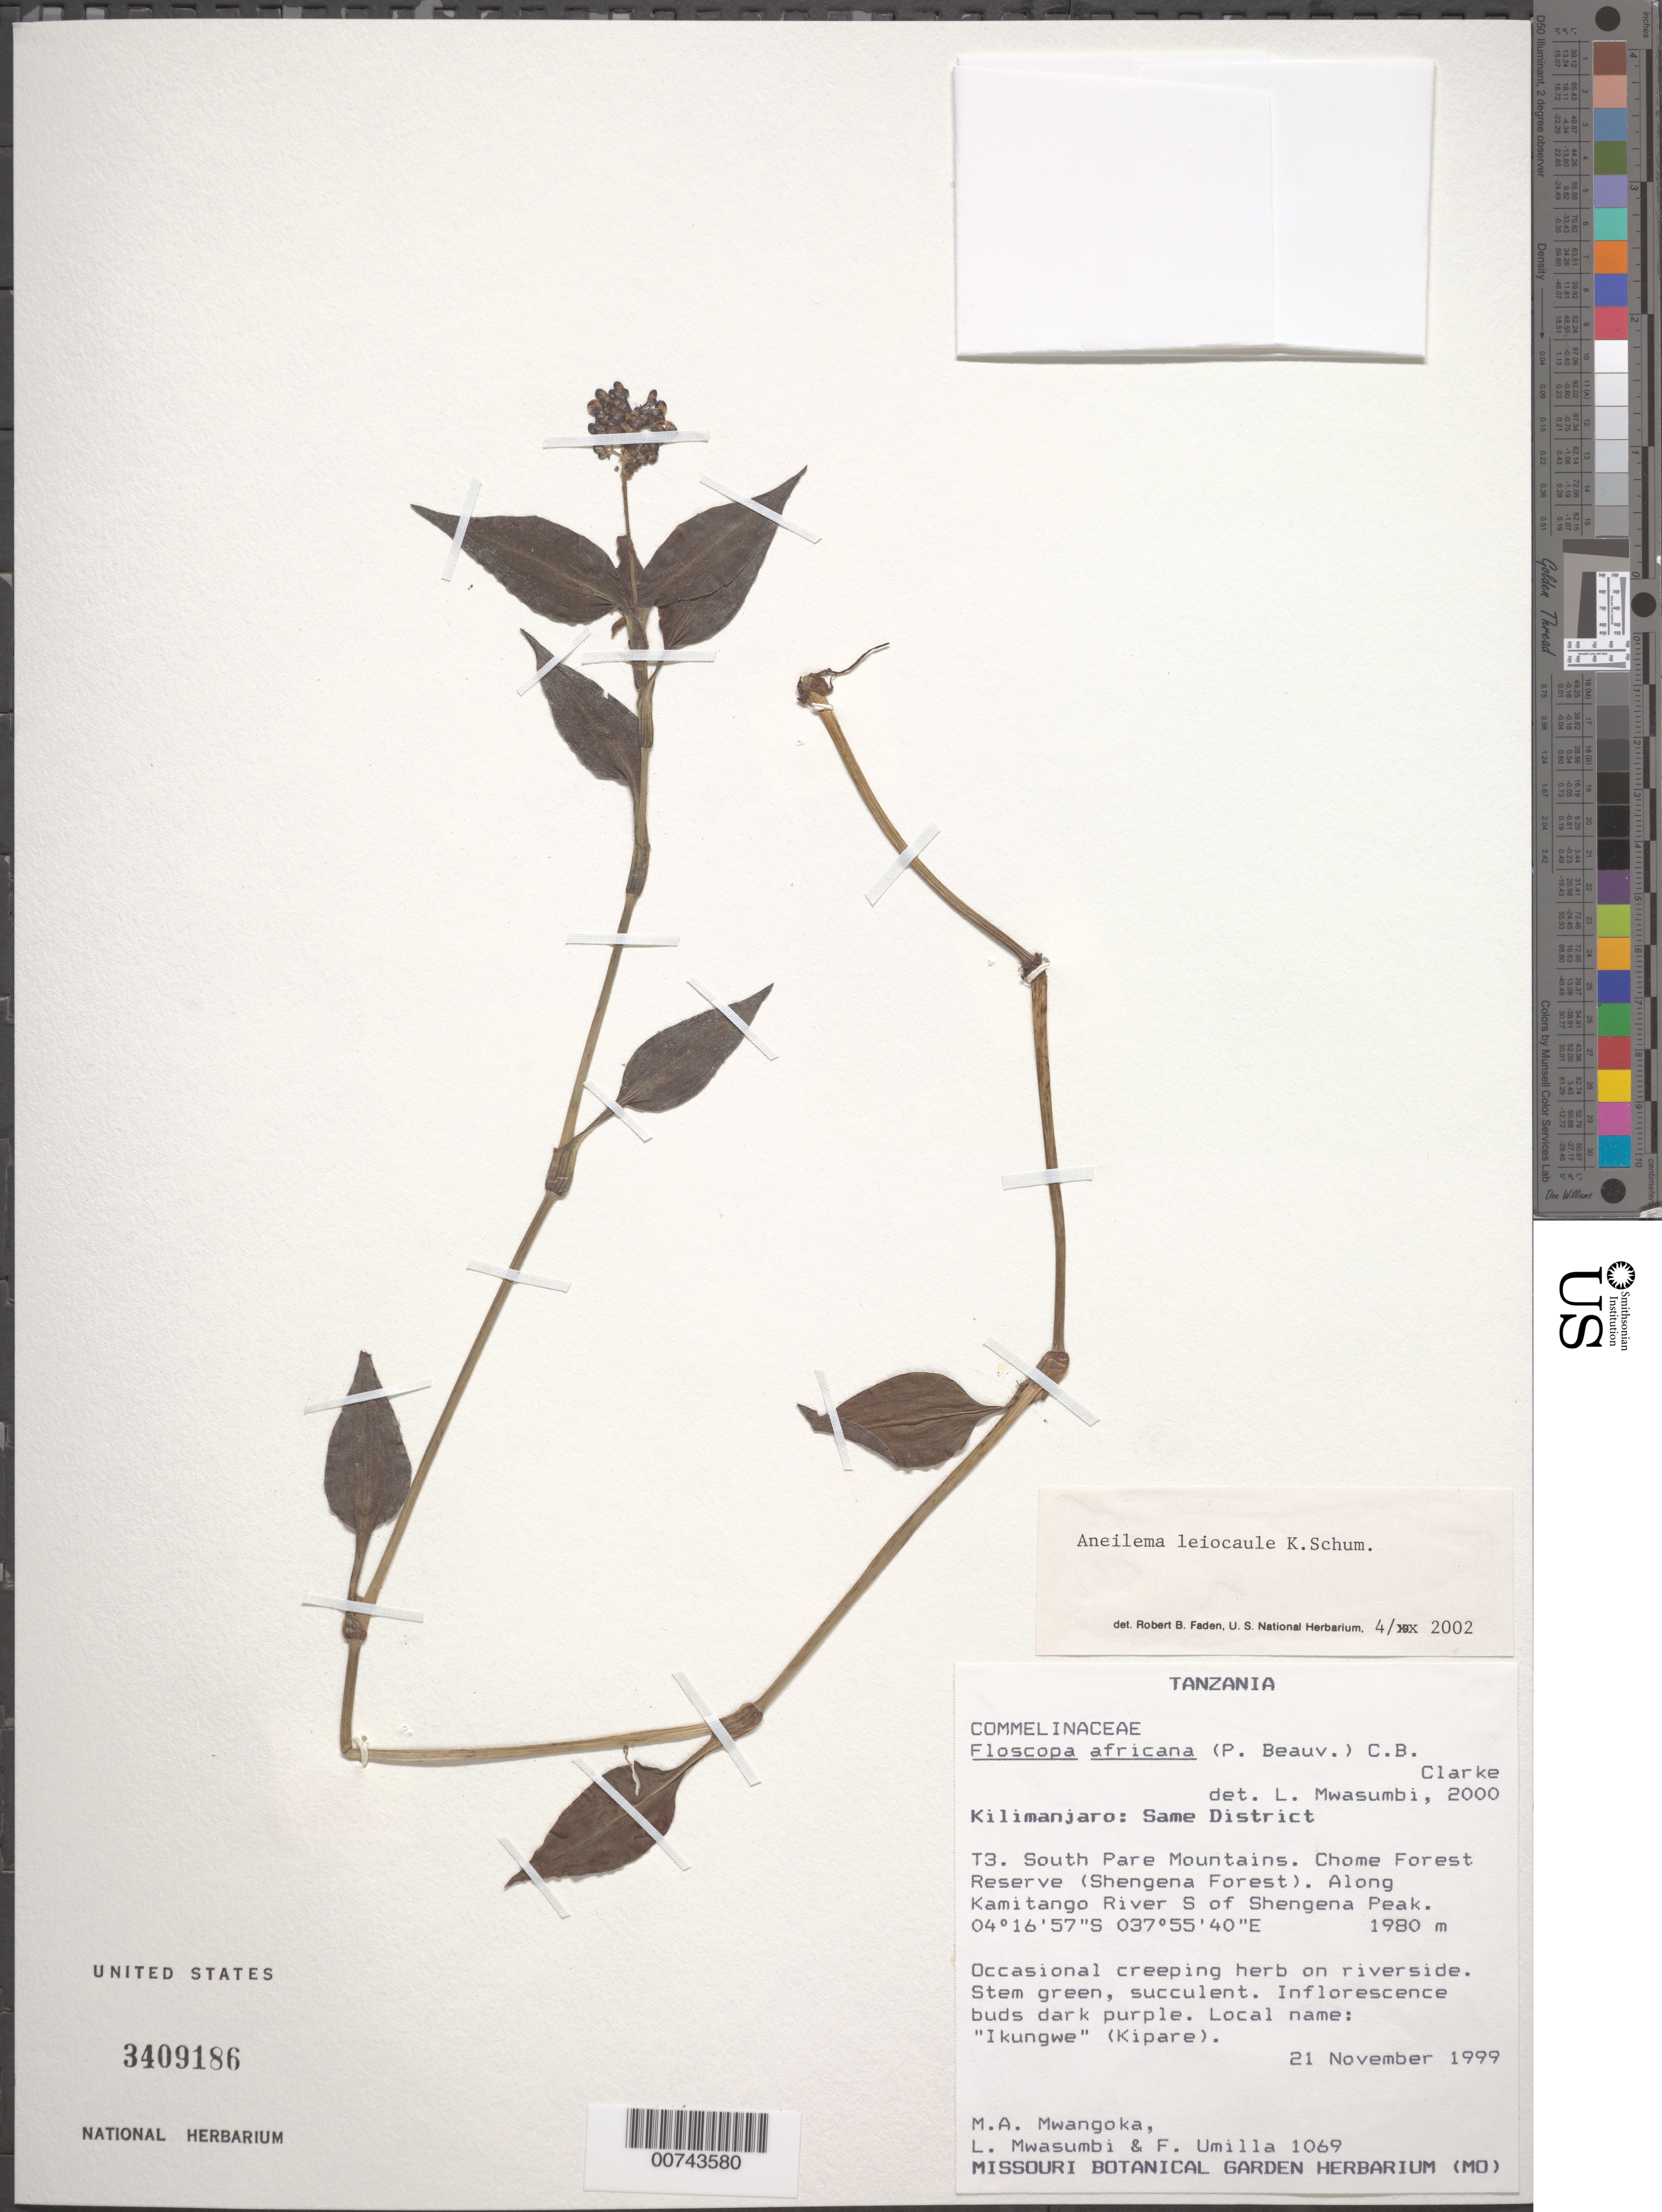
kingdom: Plantae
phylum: Tracheophyta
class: Liliopsida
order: Commelinales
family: Commelinaceae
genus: Aneilema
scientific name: Aneilema leiocaule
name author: K. Schum.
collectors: M. A. Mwangoka, L. Mwasumbi & F. Umilla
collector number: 1069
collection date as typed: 21 Nov 1999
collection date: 1999-11-21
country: Tanzania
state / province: Kilimanjaro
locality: T3, S Pare Mountains, Chome Forest Reserve, Shengena Forest.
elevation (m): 1980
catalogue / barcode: US 3409186